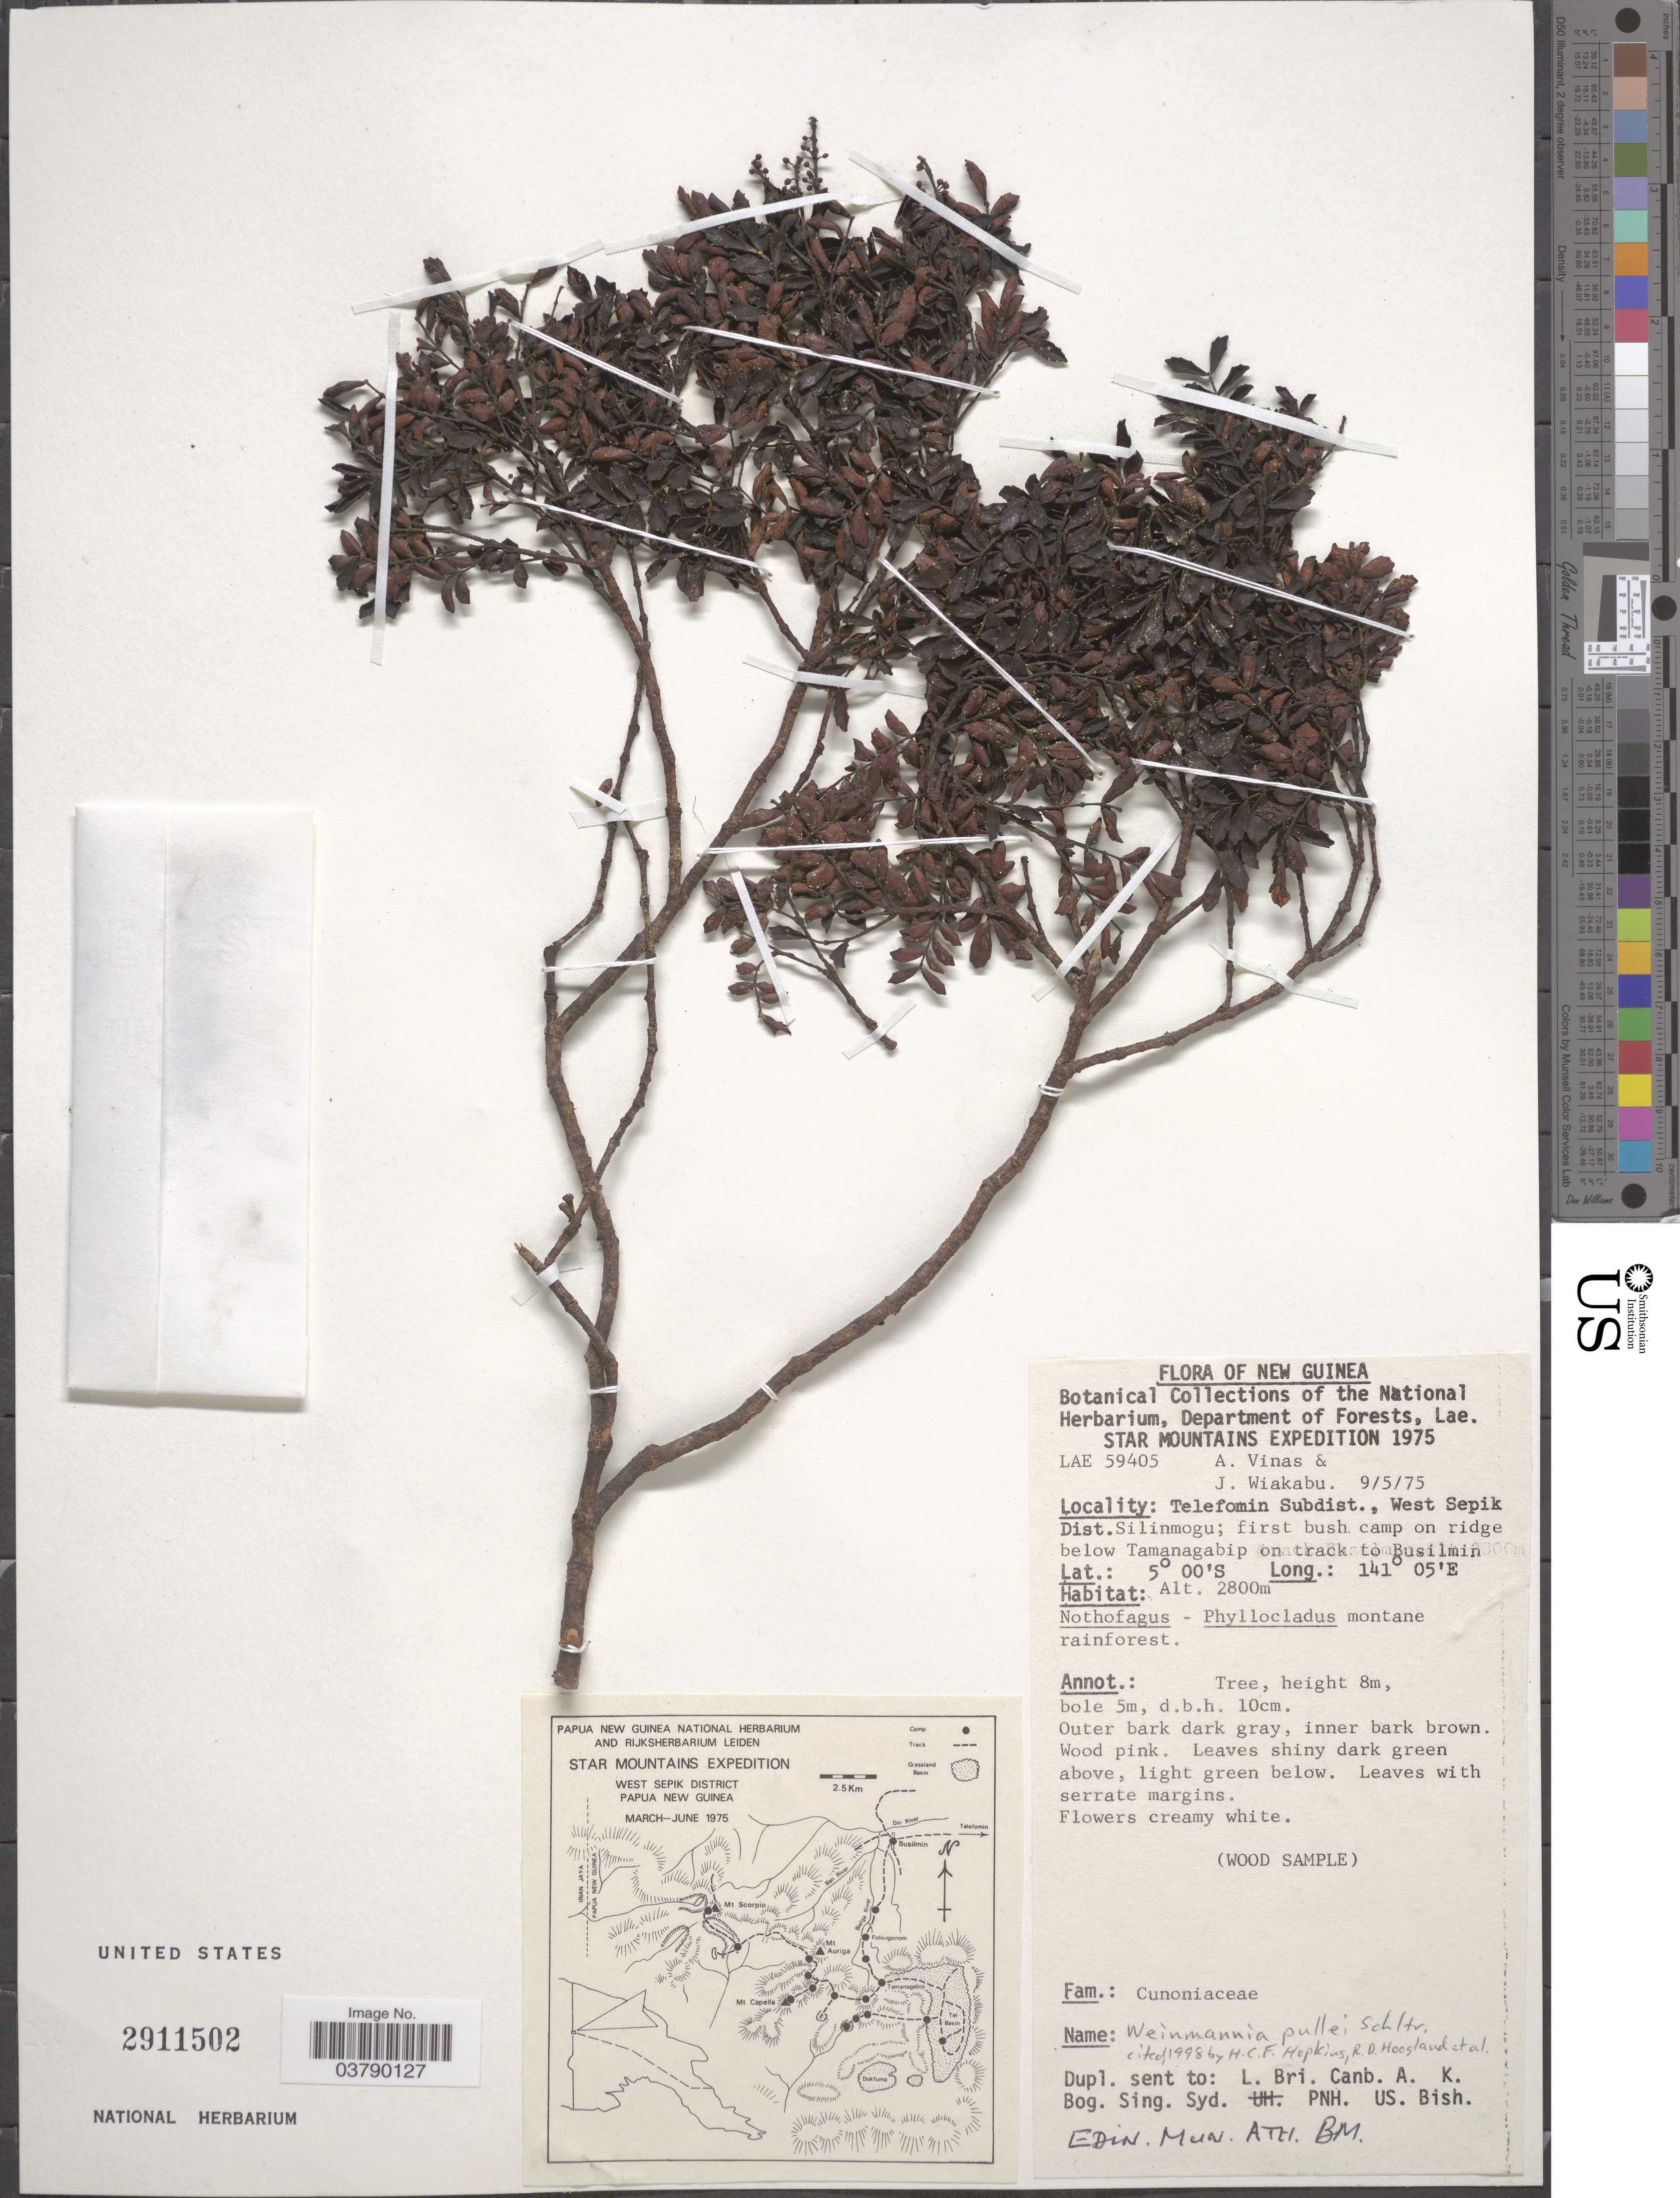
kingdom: Plantae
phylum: Tracheophyta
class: Magnoliopsida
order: Oxalidales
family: Cunoniaceae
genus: Pterophylla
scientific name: Pterophylla pullei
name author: (Schltr.) Pillon & H.C. Hopkins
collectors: A. Vinas & J. Wiakabu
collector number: LAE 59405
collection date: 1975-05-09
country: Papua New Guinea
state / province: Sandaun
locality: New Guinea. Telefomin Subdist., West Sepik Dist. Silinmogu; first bush camp on ridge below Tamanagabip on track to Busilmin.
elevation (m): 2800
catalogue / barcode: US 2911502